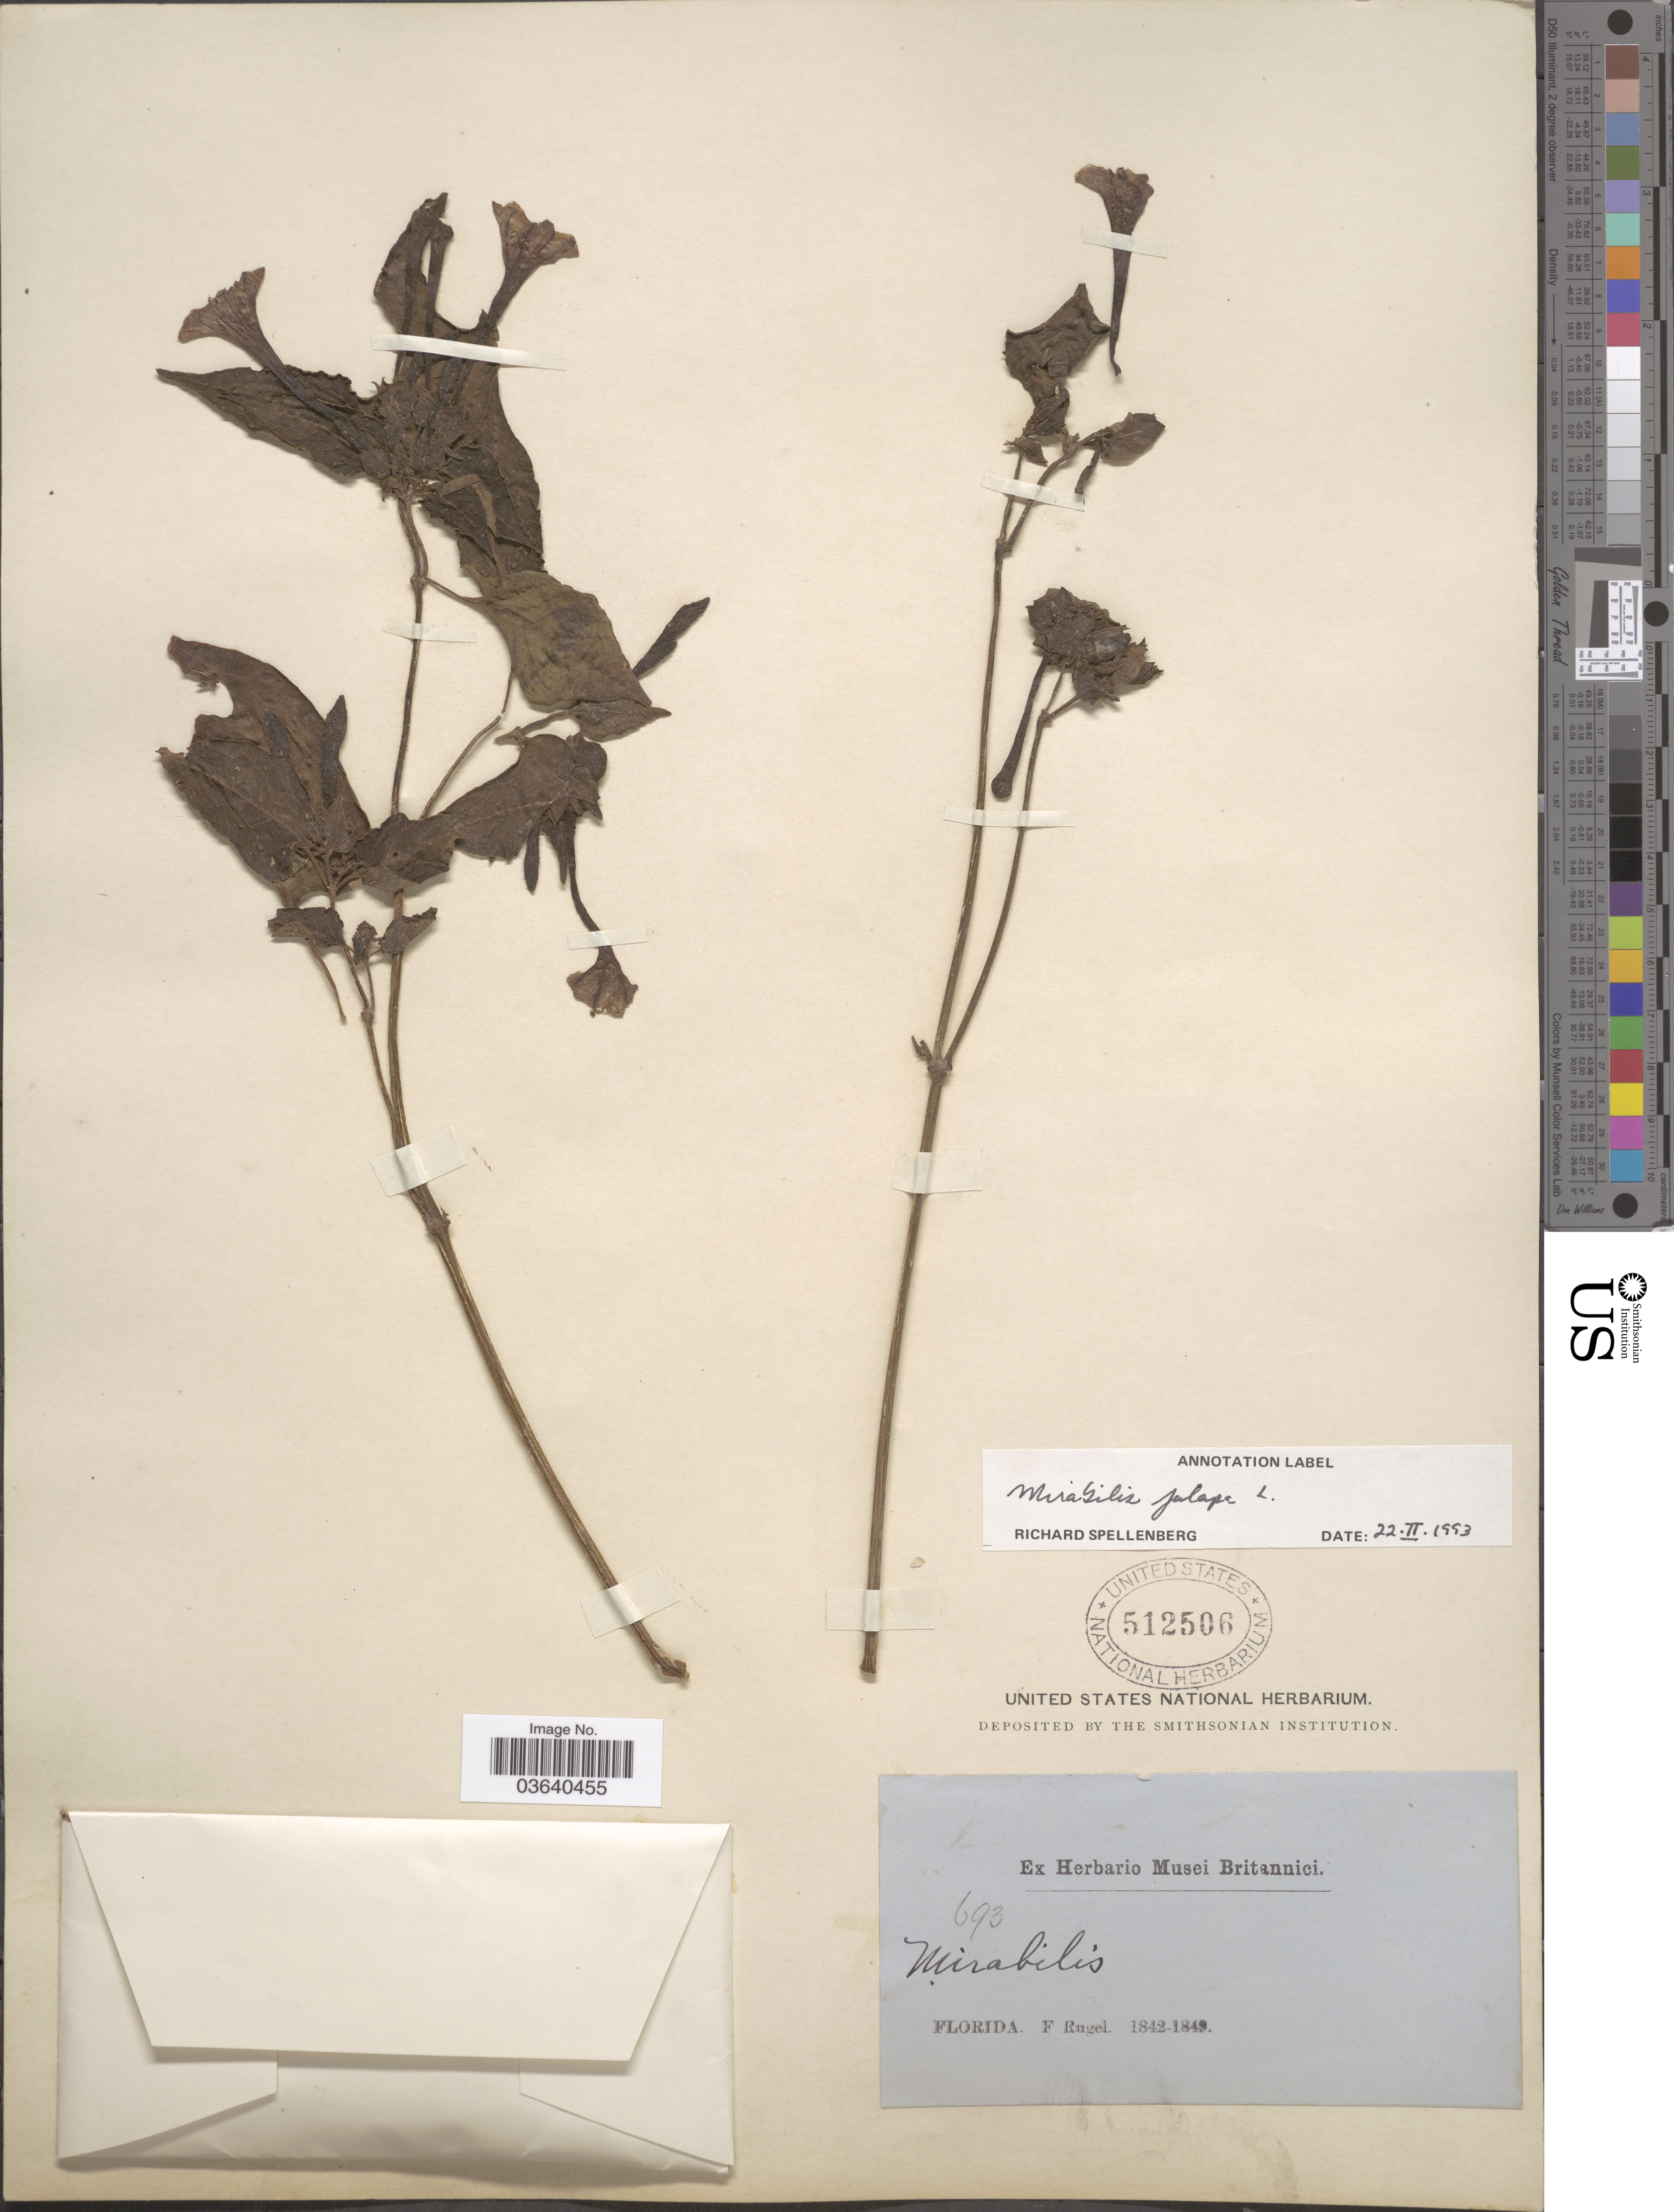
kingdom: Plantae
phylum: Tracheophyta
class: Magnoliopsida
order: Caryophyllales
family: Nyctaginaceae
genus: Mirabilis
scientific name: Mirabilis jalapa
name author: L.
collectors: F. Rugel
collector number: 693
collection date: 1842/1849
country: United States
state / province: Florida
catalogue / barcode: US 512506